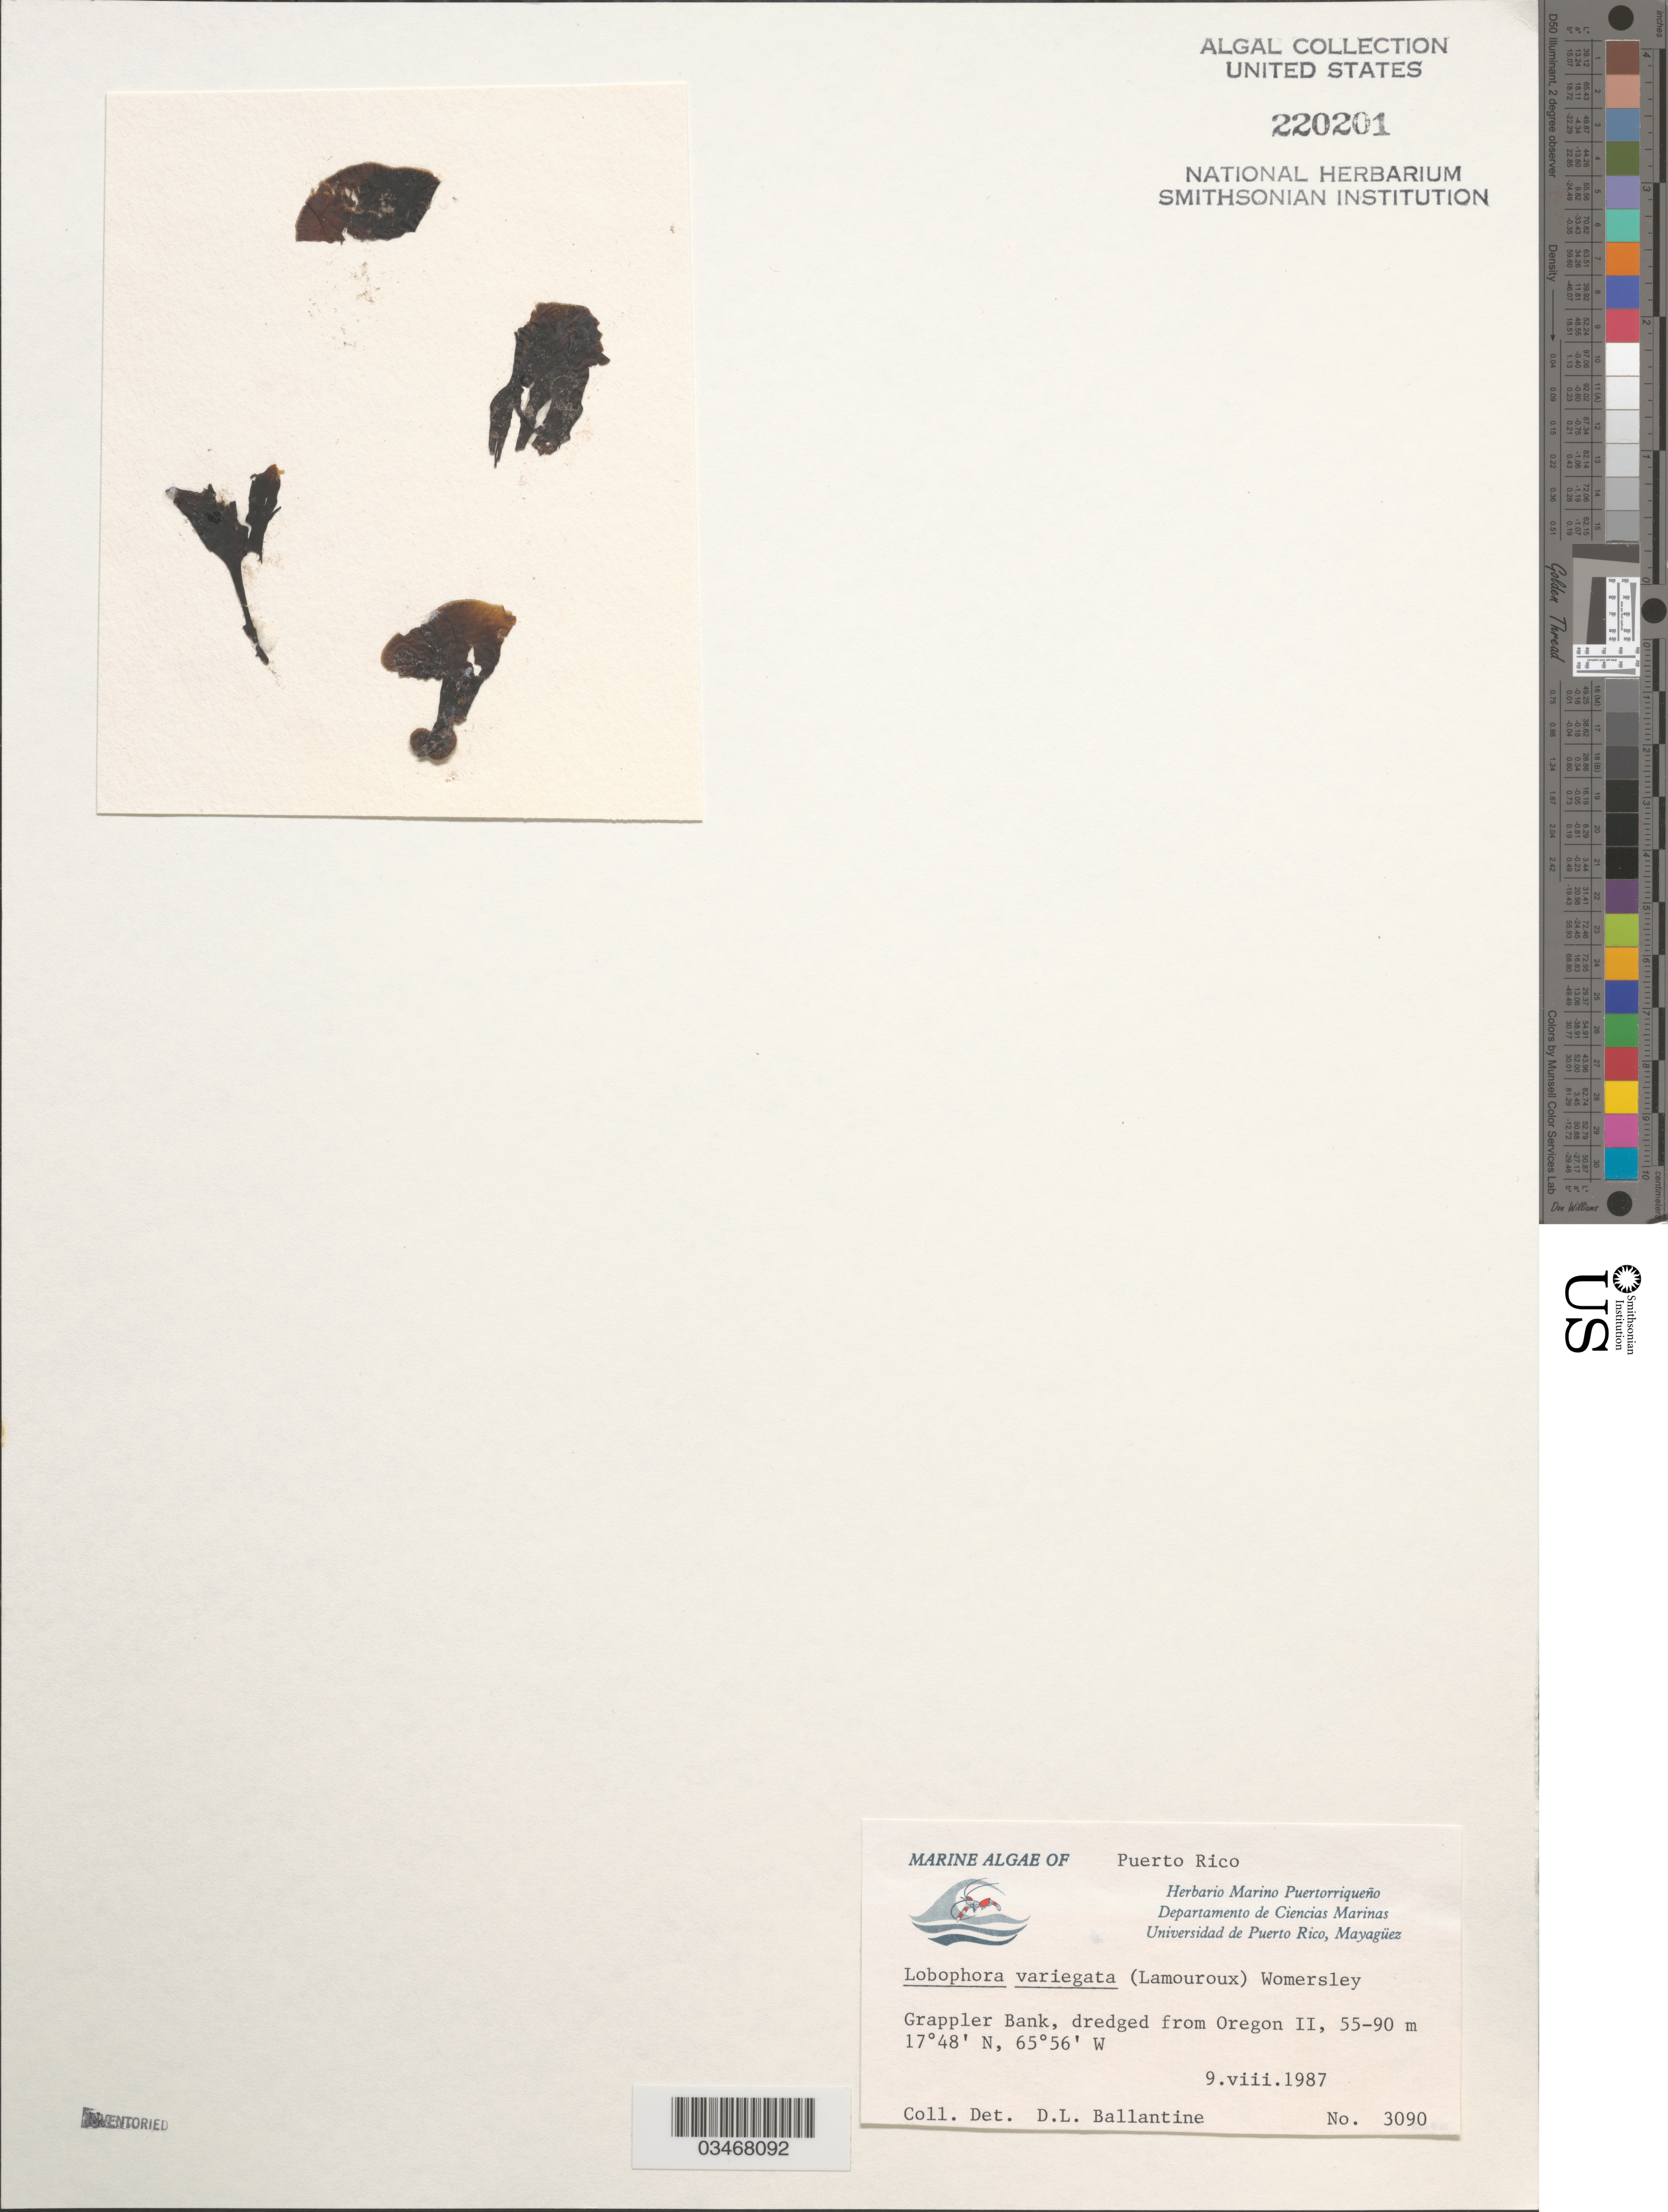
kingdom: Chromista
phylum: Ochrophyta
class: Phaeophyceae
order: Dictyotales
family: Dictyotaceae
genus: Lobophora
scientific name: Lobophora variegata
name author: (J.V.Lamouroux) Womersley & E.C. Oliveira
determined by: Ballantine, D. L.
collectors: D.L. Ballantine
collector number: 3090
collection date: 1987-08-09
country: Puerto Rico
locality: Grappler Bank, dredged from Oregon II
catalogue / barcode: US 220201